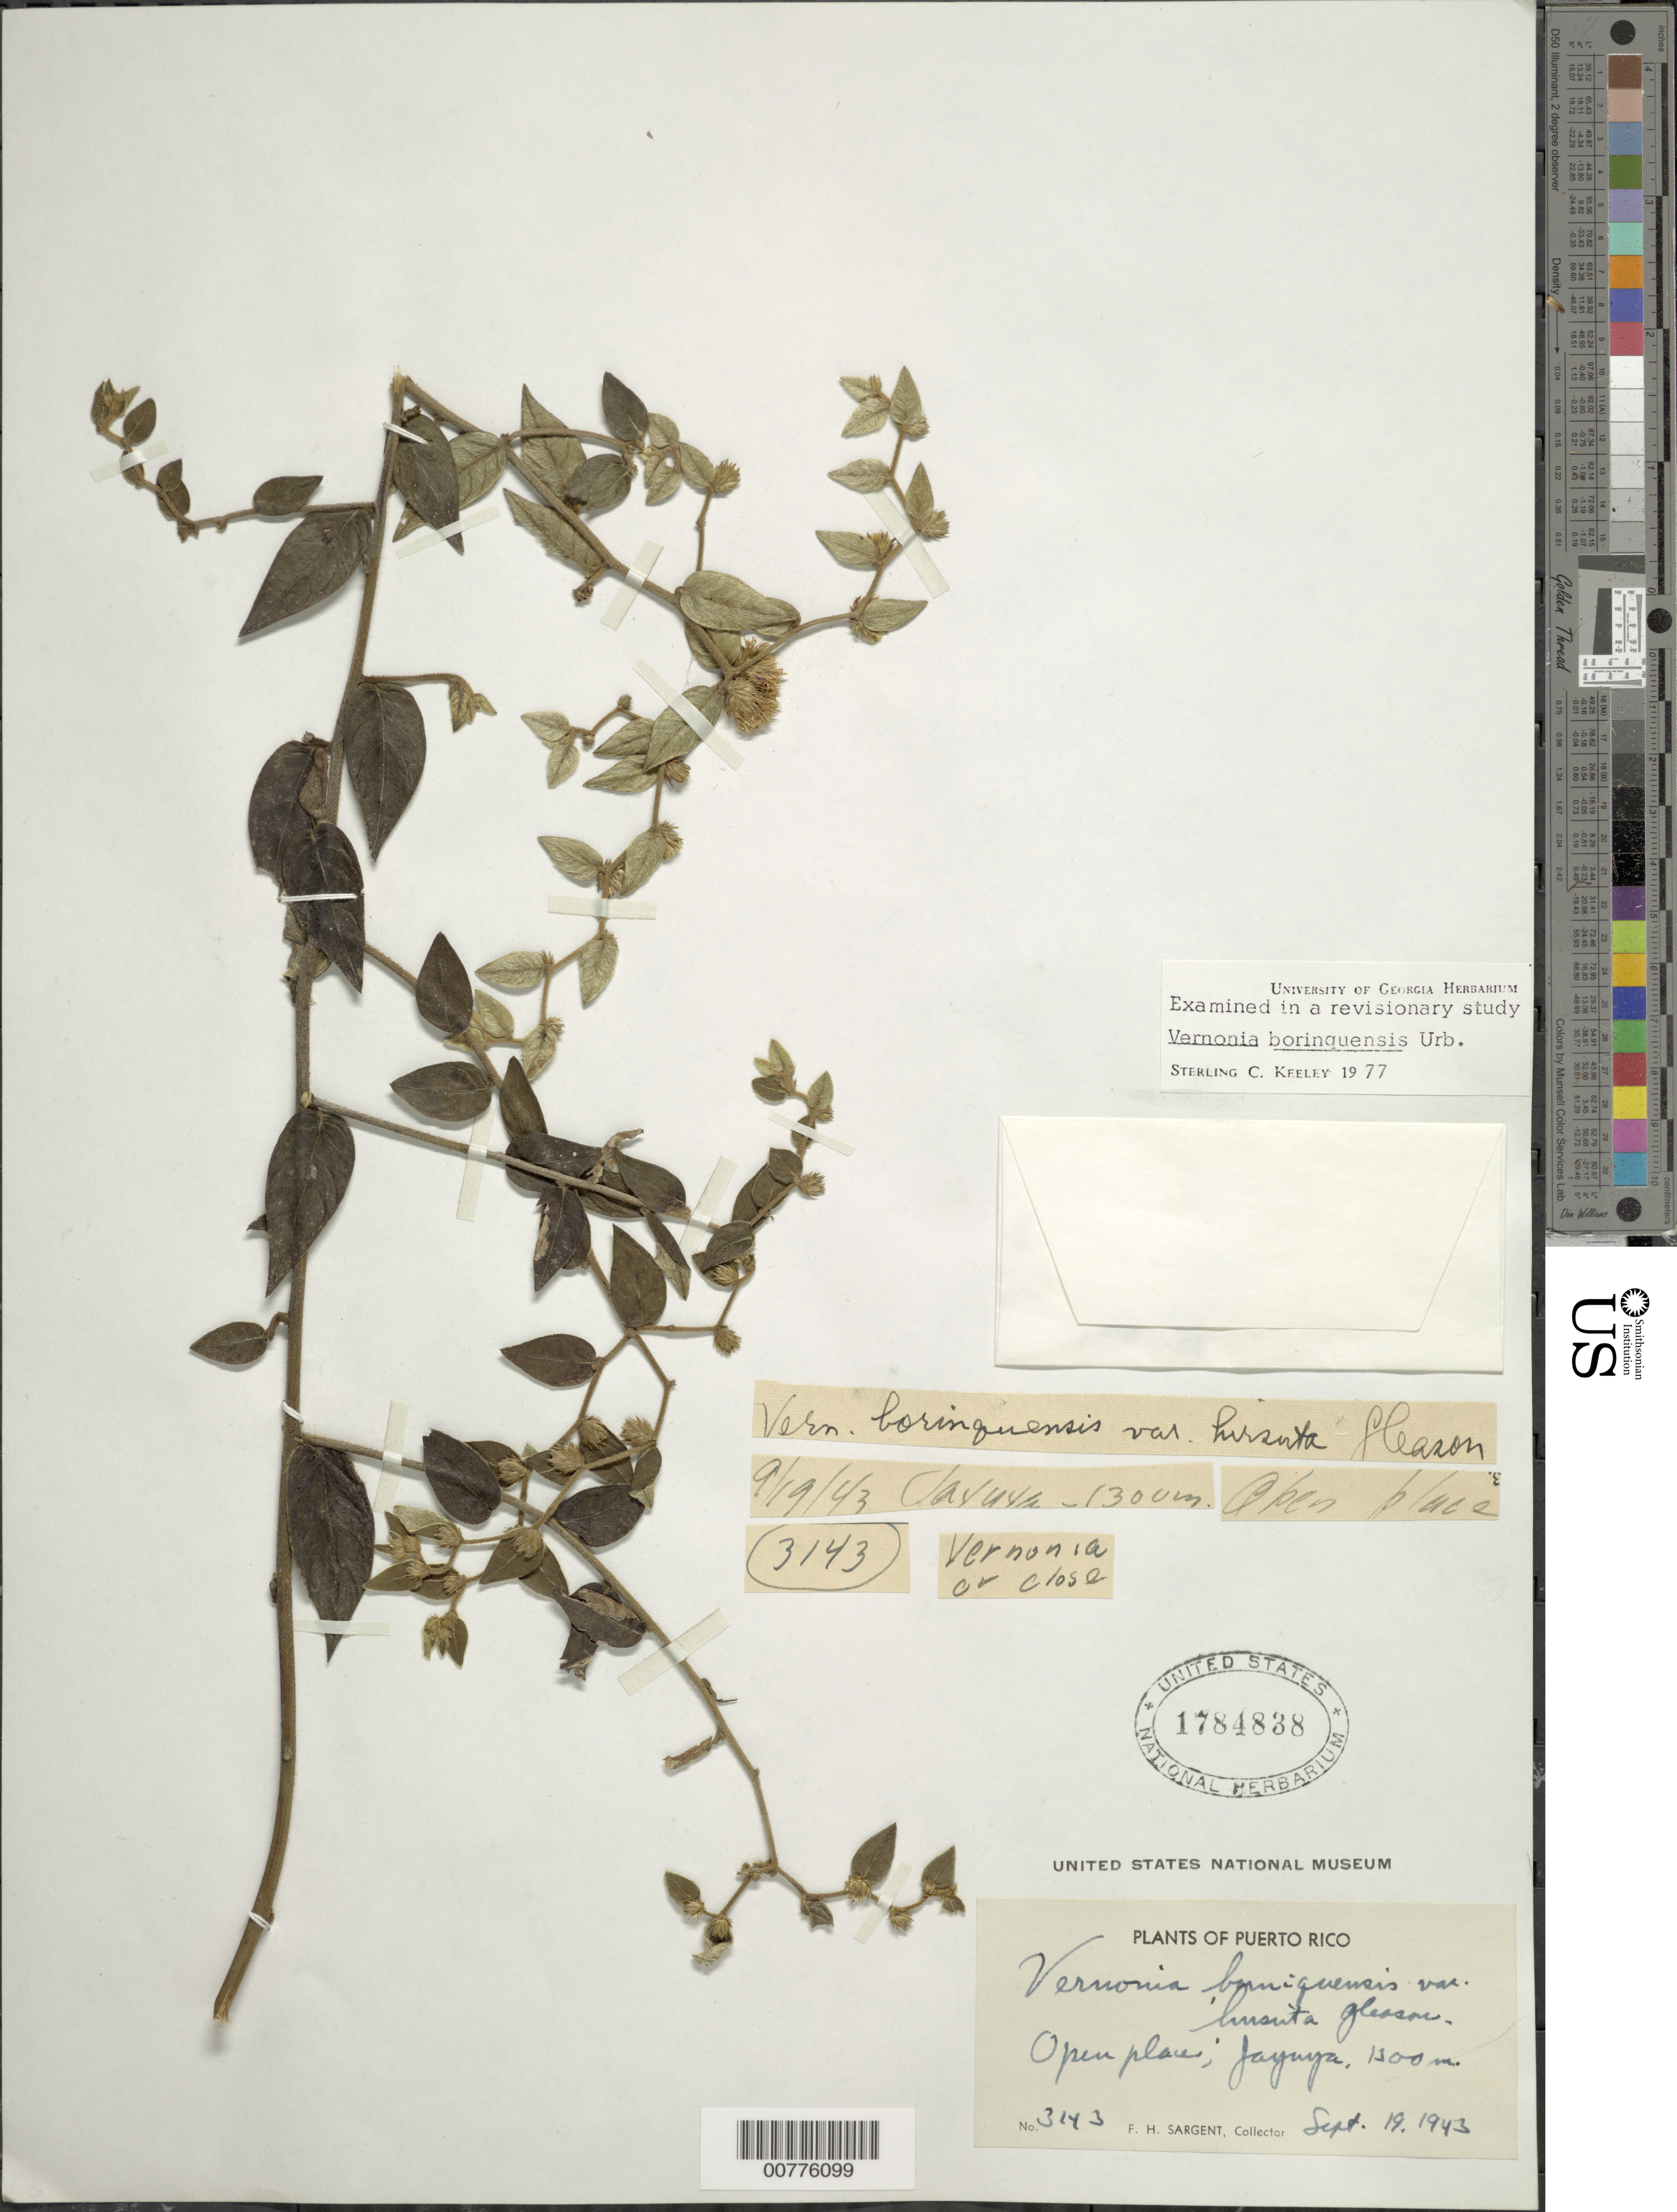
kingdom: Plantae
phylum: Tracheophyta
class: Magnoliopsida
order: Asterales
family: Asteraceae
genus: Lepidaploa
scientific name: Lepidaploa borinquensis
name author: (Urb.) H. Rob.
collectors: F. H. Sargent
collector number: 3143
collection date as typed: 19 Sep 1943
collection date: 1943-09-19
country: Puerto Rico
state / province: Jayuya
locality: Jayuya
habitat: Open place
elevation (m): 1300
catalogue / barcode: US 1784838